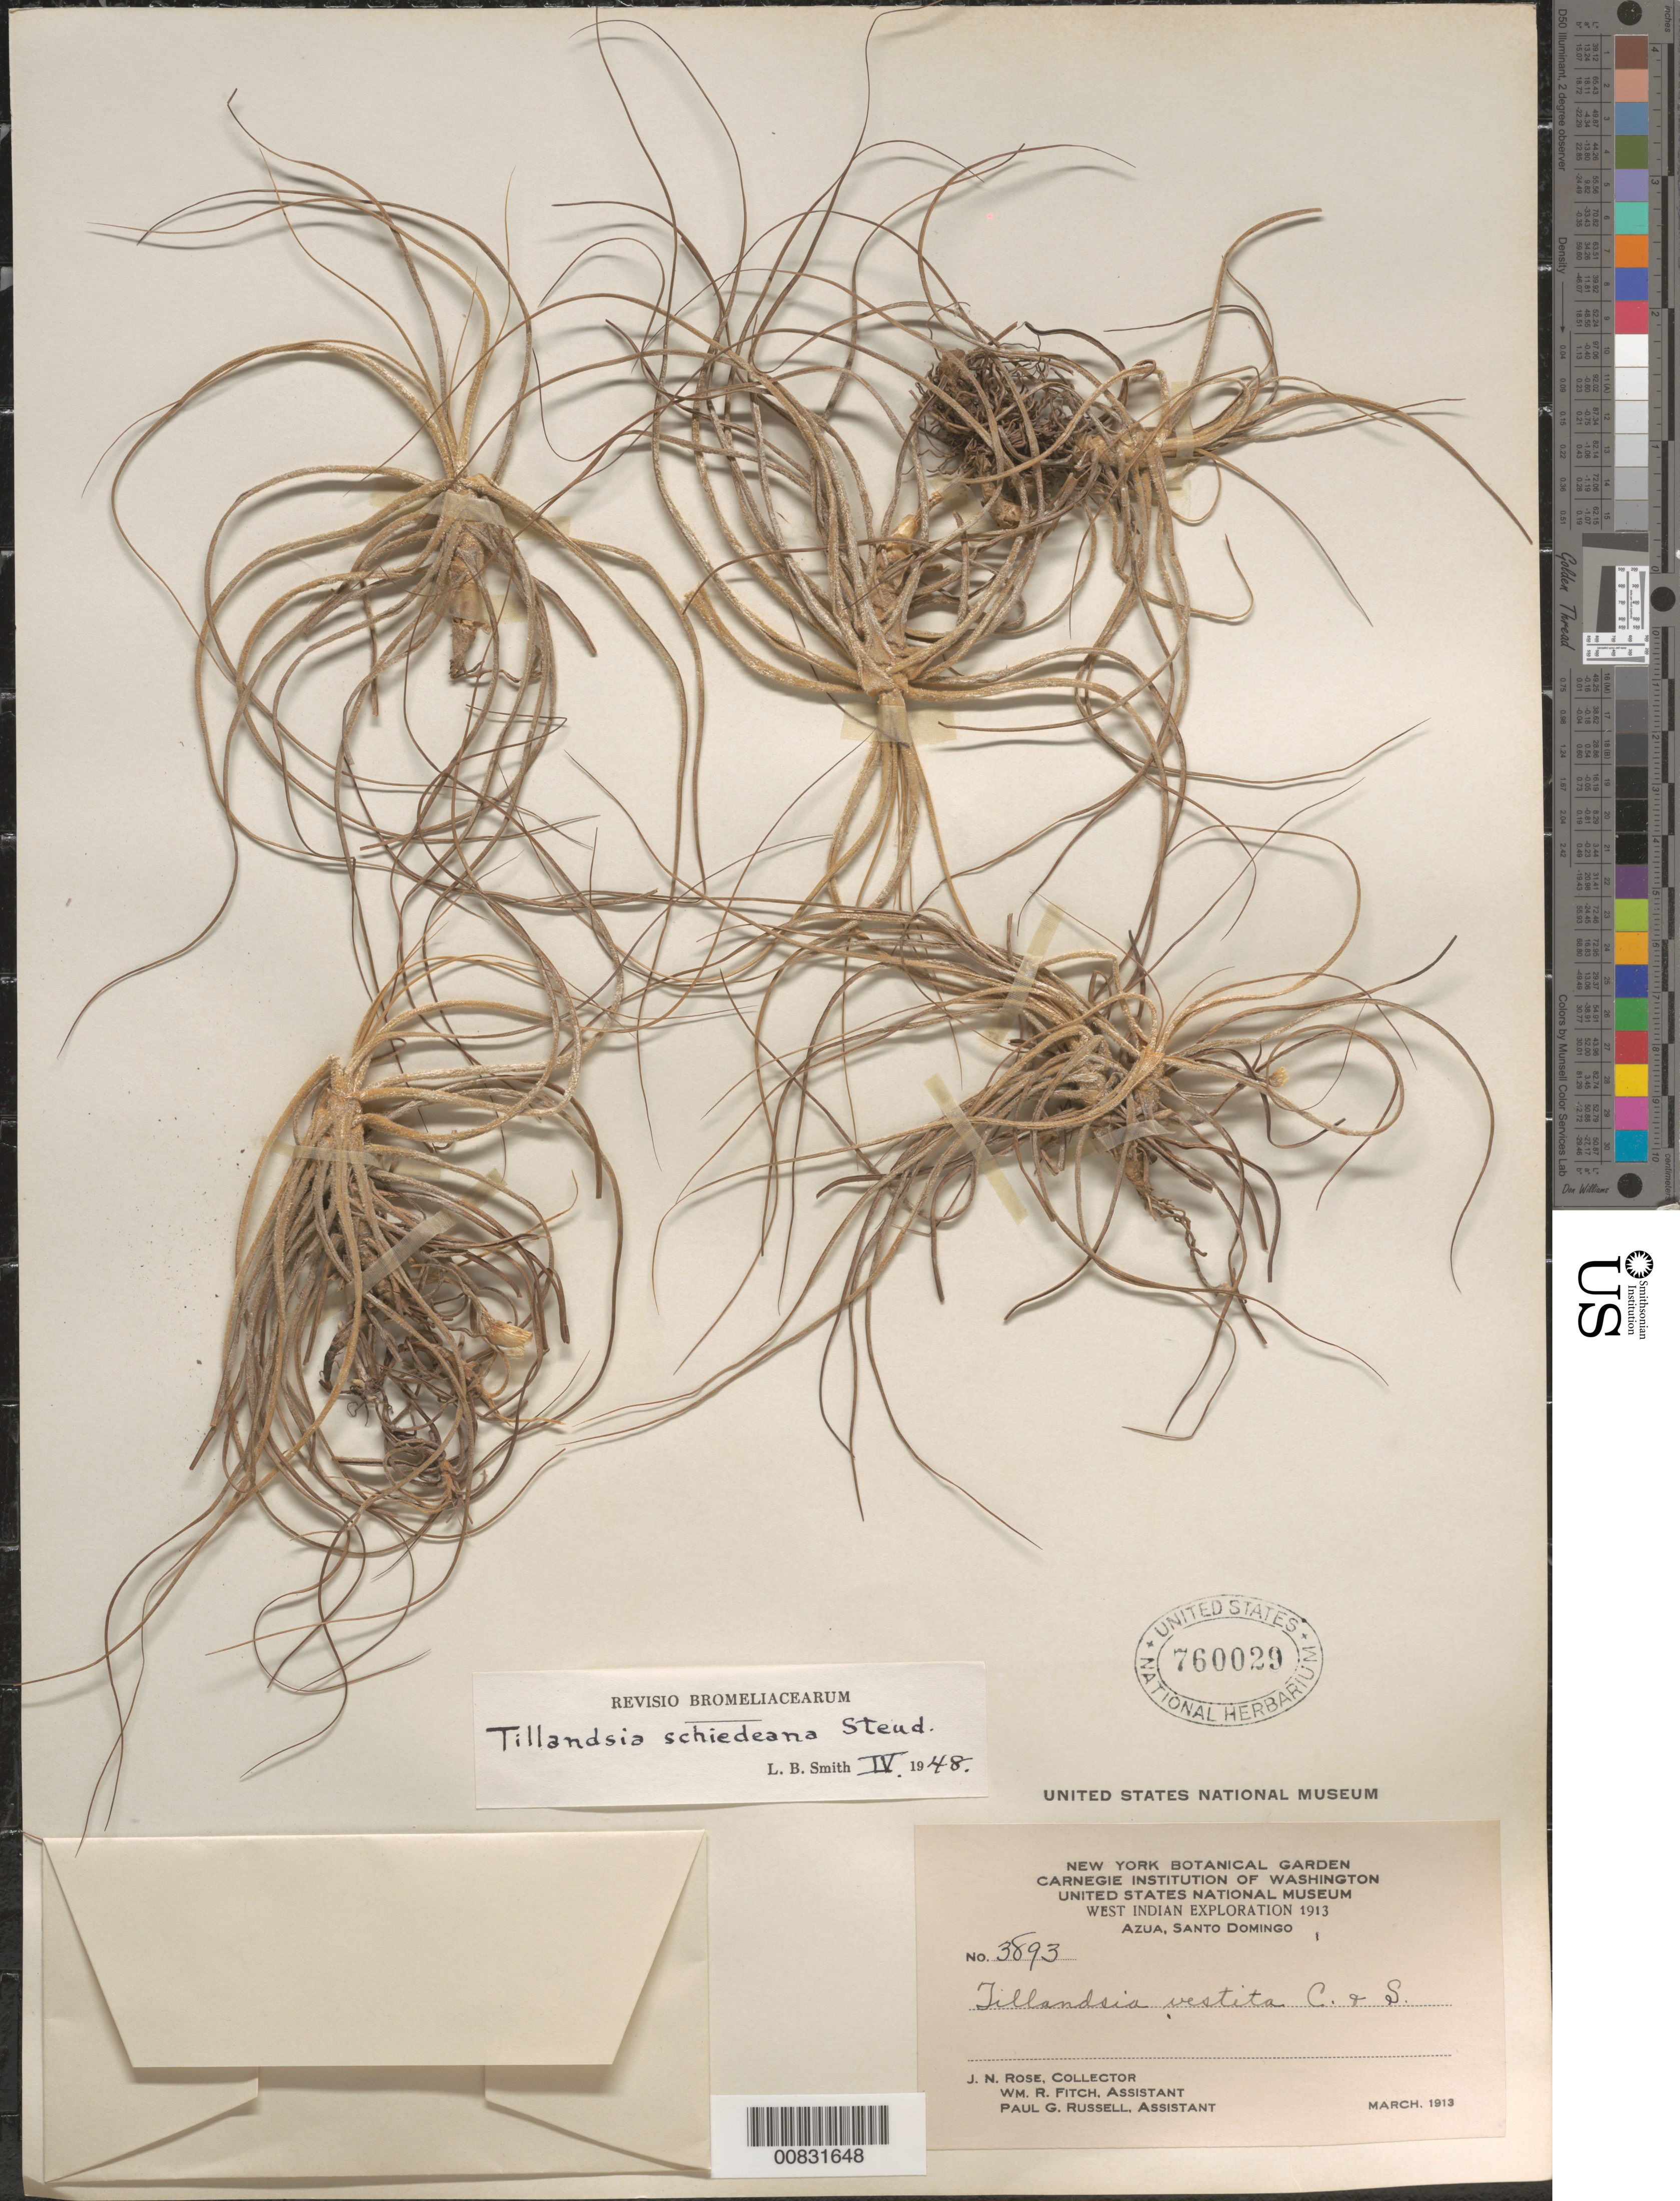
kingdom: Plantae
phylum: Tracheophyta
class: Liliopsida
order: Poales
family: Bromeliaceae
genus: Tillandsia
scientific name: Tillandsia schiedeana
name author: Steud.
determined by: Smith, Lyman B., (US), NMNH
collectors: J. N. Rose, W. R. Fitch & P. G. Russell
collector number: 3893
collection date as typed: Mar 1913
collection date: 1913-03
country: Dominican Republic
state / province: Azua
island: Hispaniola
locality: Azua, Santo Domingo.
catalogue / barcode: US 760029